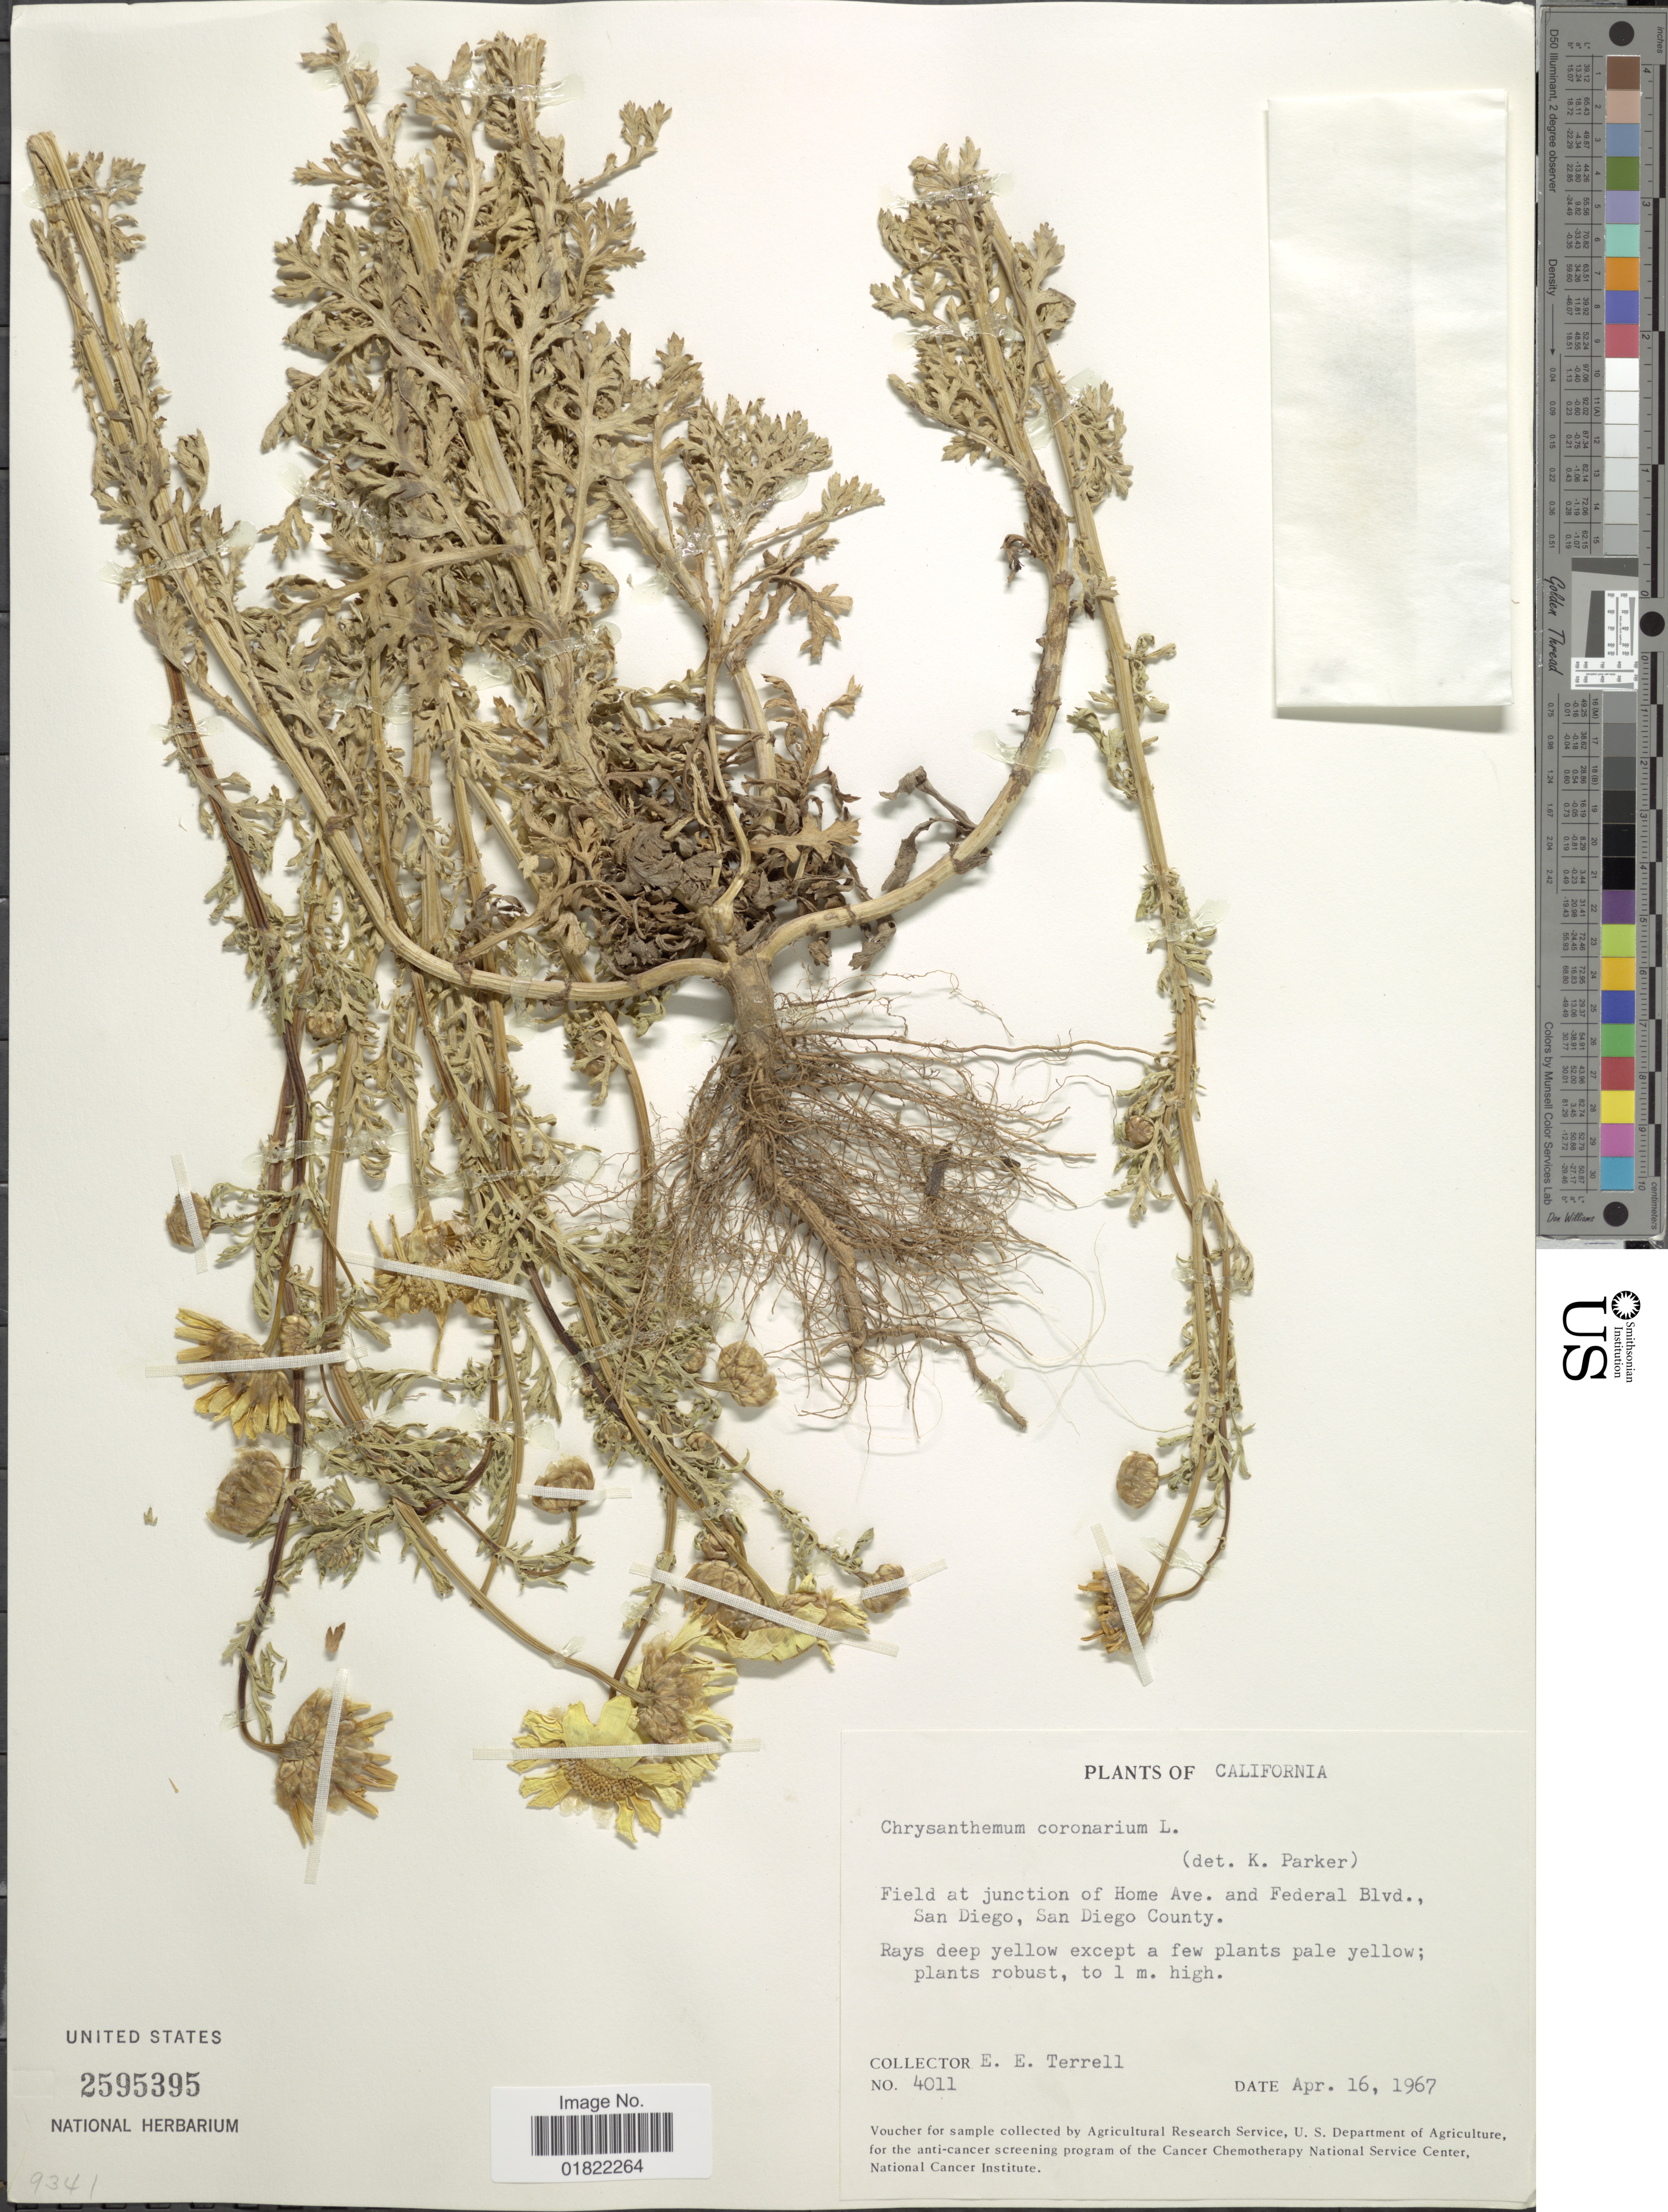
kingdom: Plantae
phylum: Tracheophyta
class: Magnoliopsida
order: Asterales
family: Asteraceae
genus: Chrysanthemum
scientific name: Chrysanthemum coronarium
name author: L.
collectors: E. E. Terrell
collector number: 4011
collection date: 1967-04-16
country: United States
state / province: California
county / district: San Diego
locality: Field at junction of Home Ave. and Federal Blvd., San Diego, San Diego County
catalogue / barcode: US 2595395